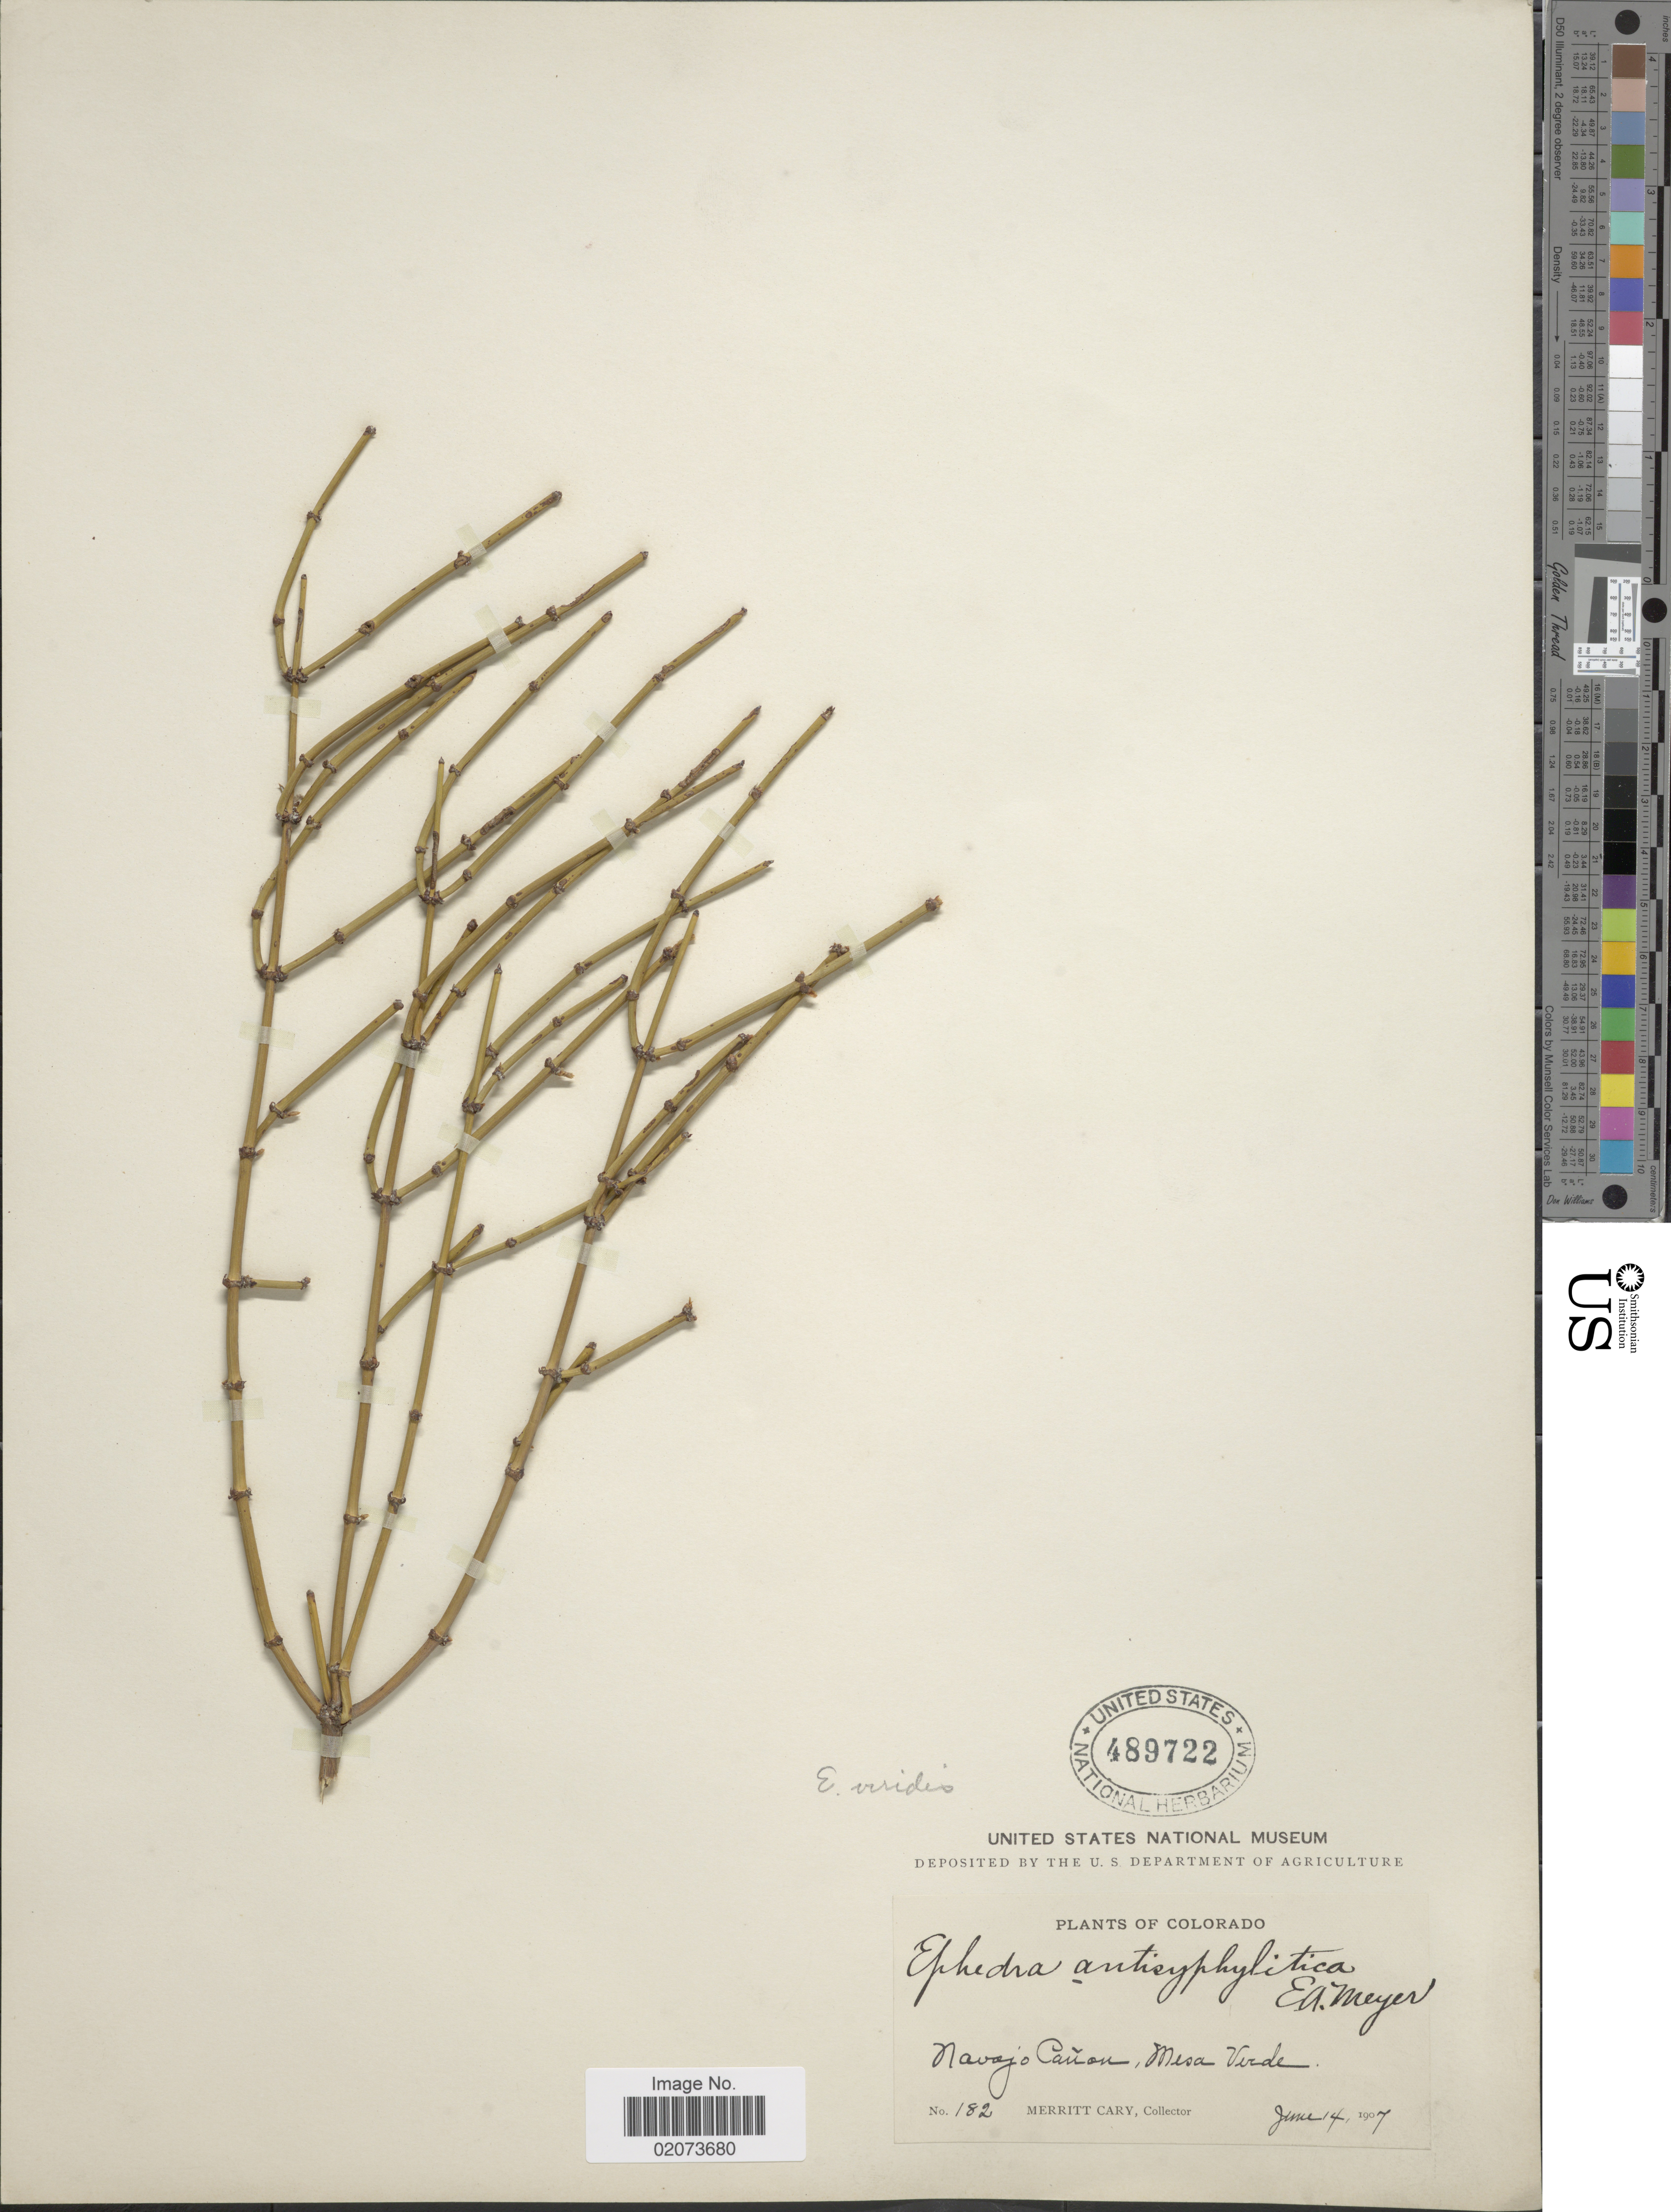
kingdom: Plantae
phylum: Tracheophyta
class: Gnetopsida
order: Ephedrales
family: Ephedraceae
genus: Ephedra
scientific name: Ephedra viridis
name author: Coville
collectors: M. Cary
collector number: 182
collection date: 1907-06-14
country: United States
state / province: Colorado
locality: Nabajo Canon, Mesa Verde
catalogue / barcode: US 489722